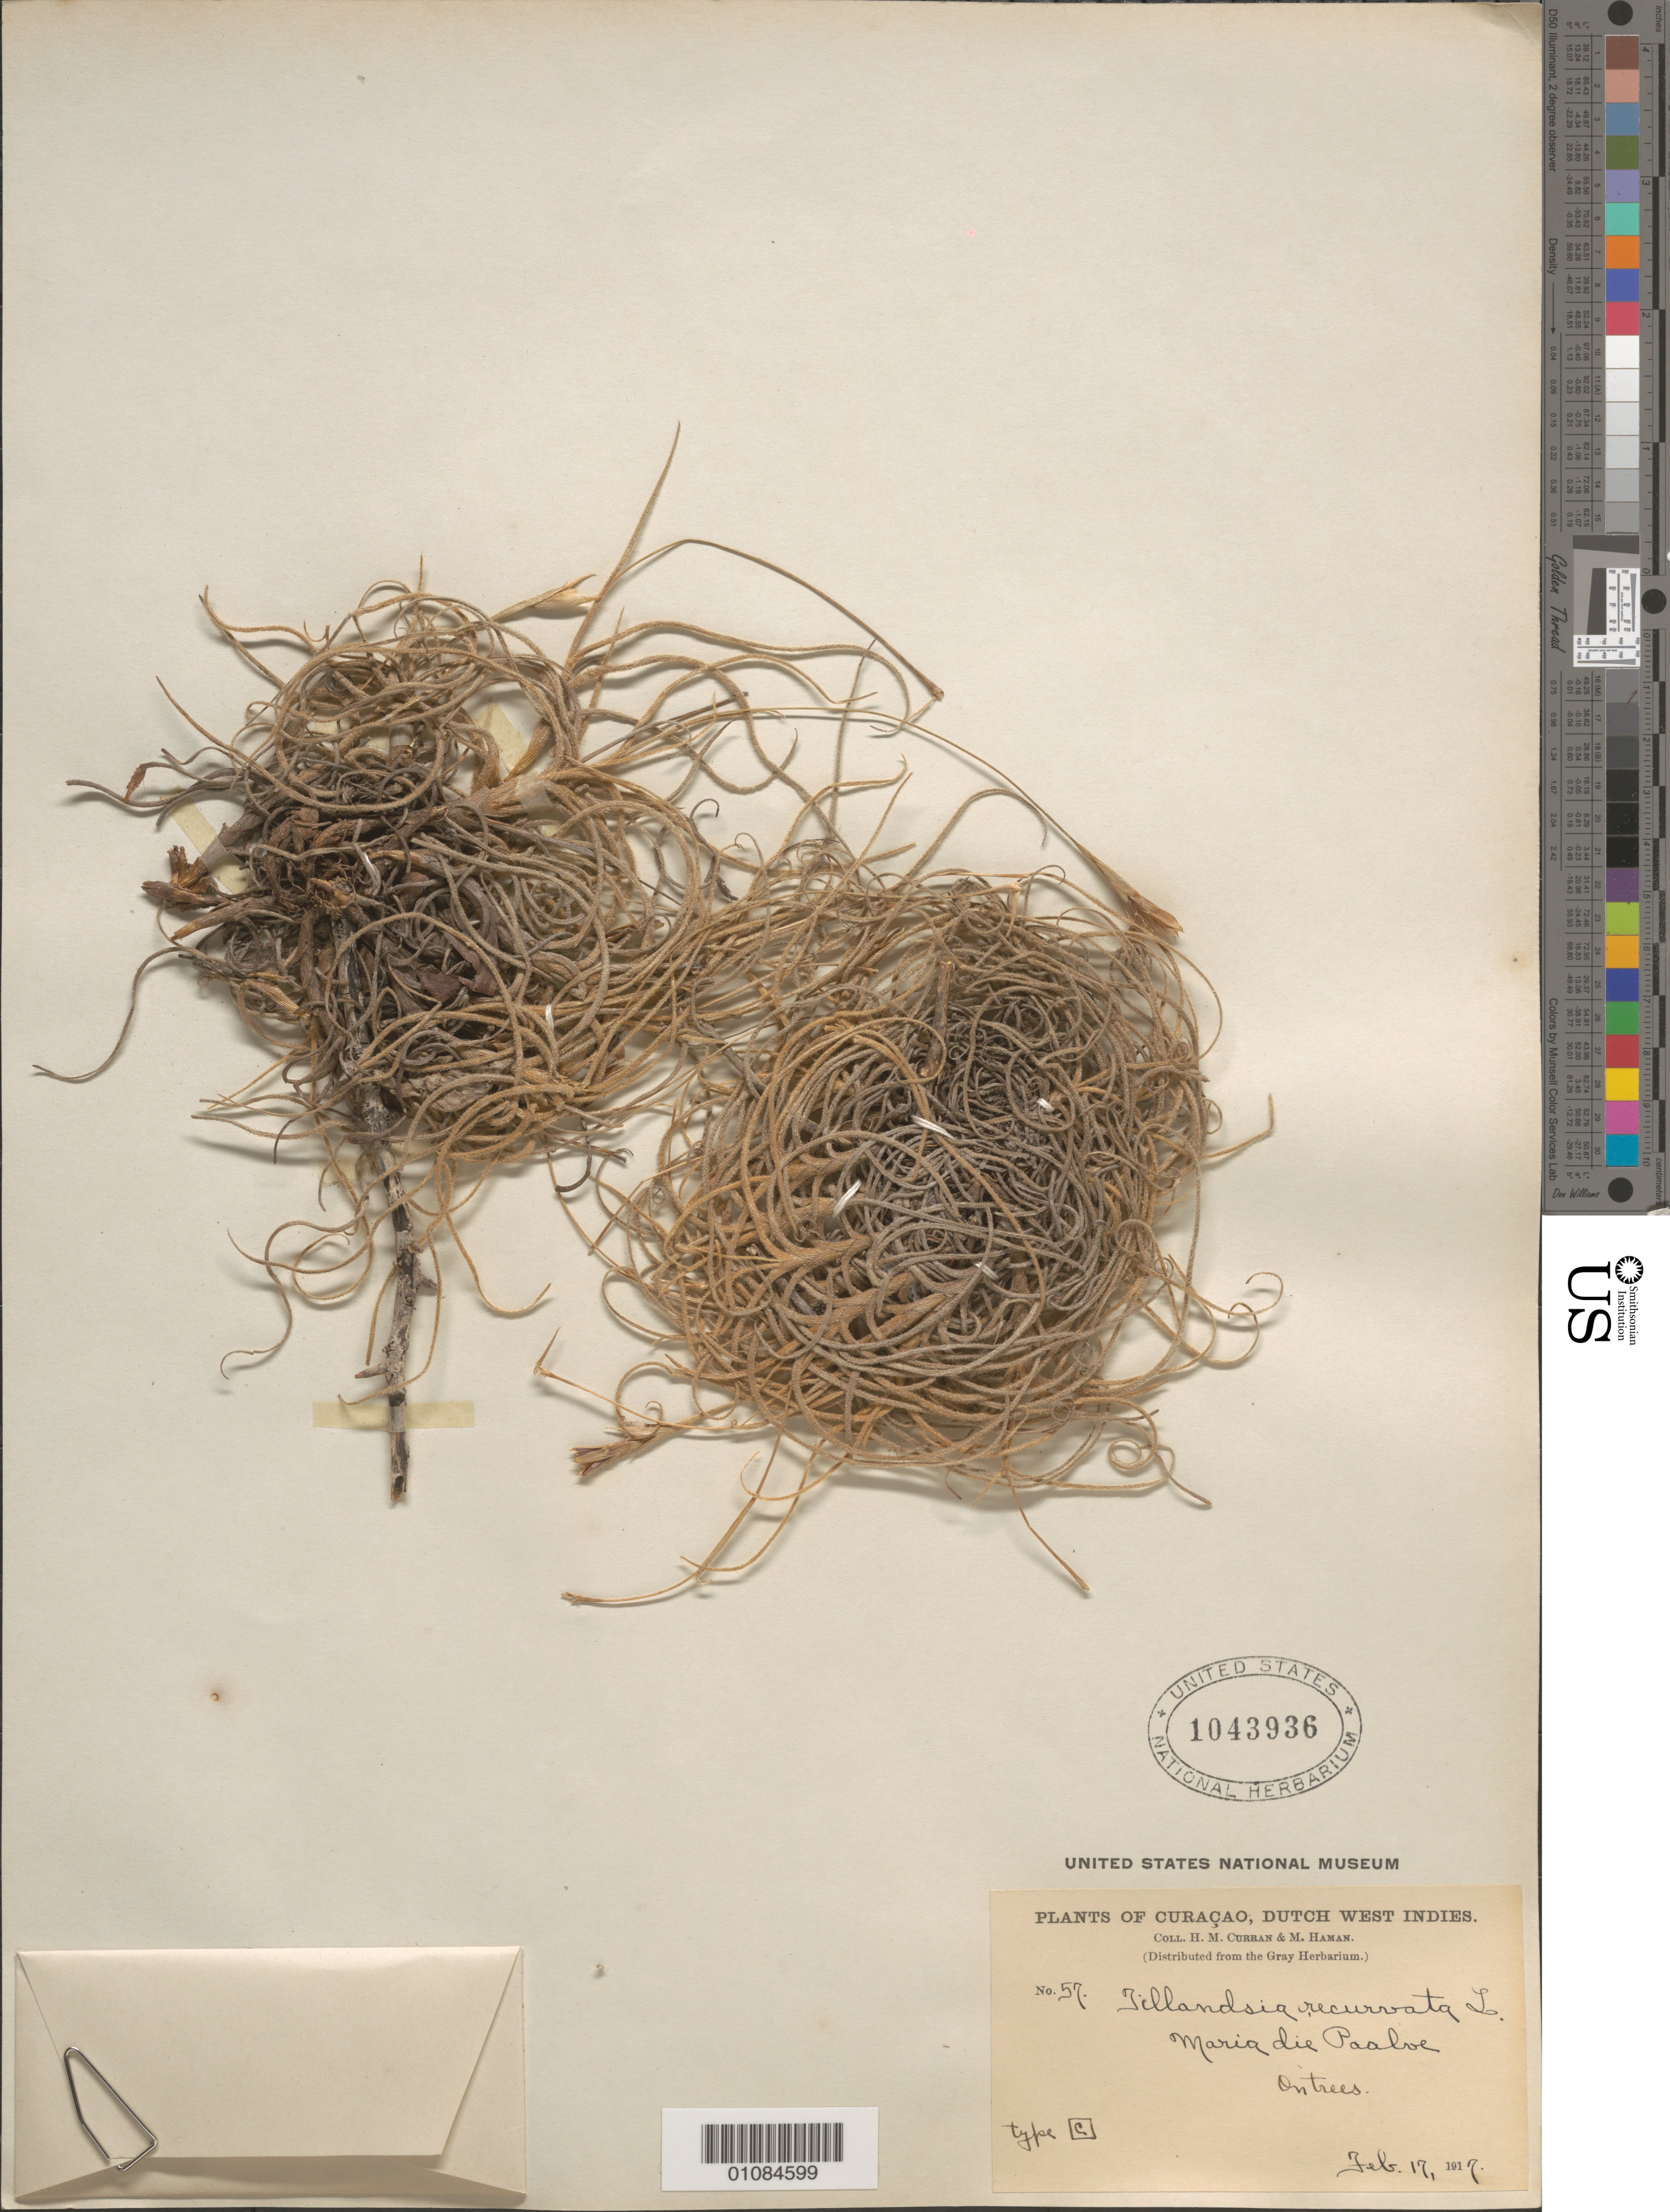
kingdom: Plantae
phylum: Tracheophyta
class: Liliopsida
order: Poales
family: Bromeliaceae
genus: Tillandsia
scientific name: Tillandsia recurvata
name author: L.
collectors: H. M. Curran & M. Haman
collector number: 57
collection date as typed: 17 Feb 1917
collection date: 1917-02-17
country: Curaçao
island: Curaçao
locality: Maria die Paalve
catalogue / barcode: US 1043936